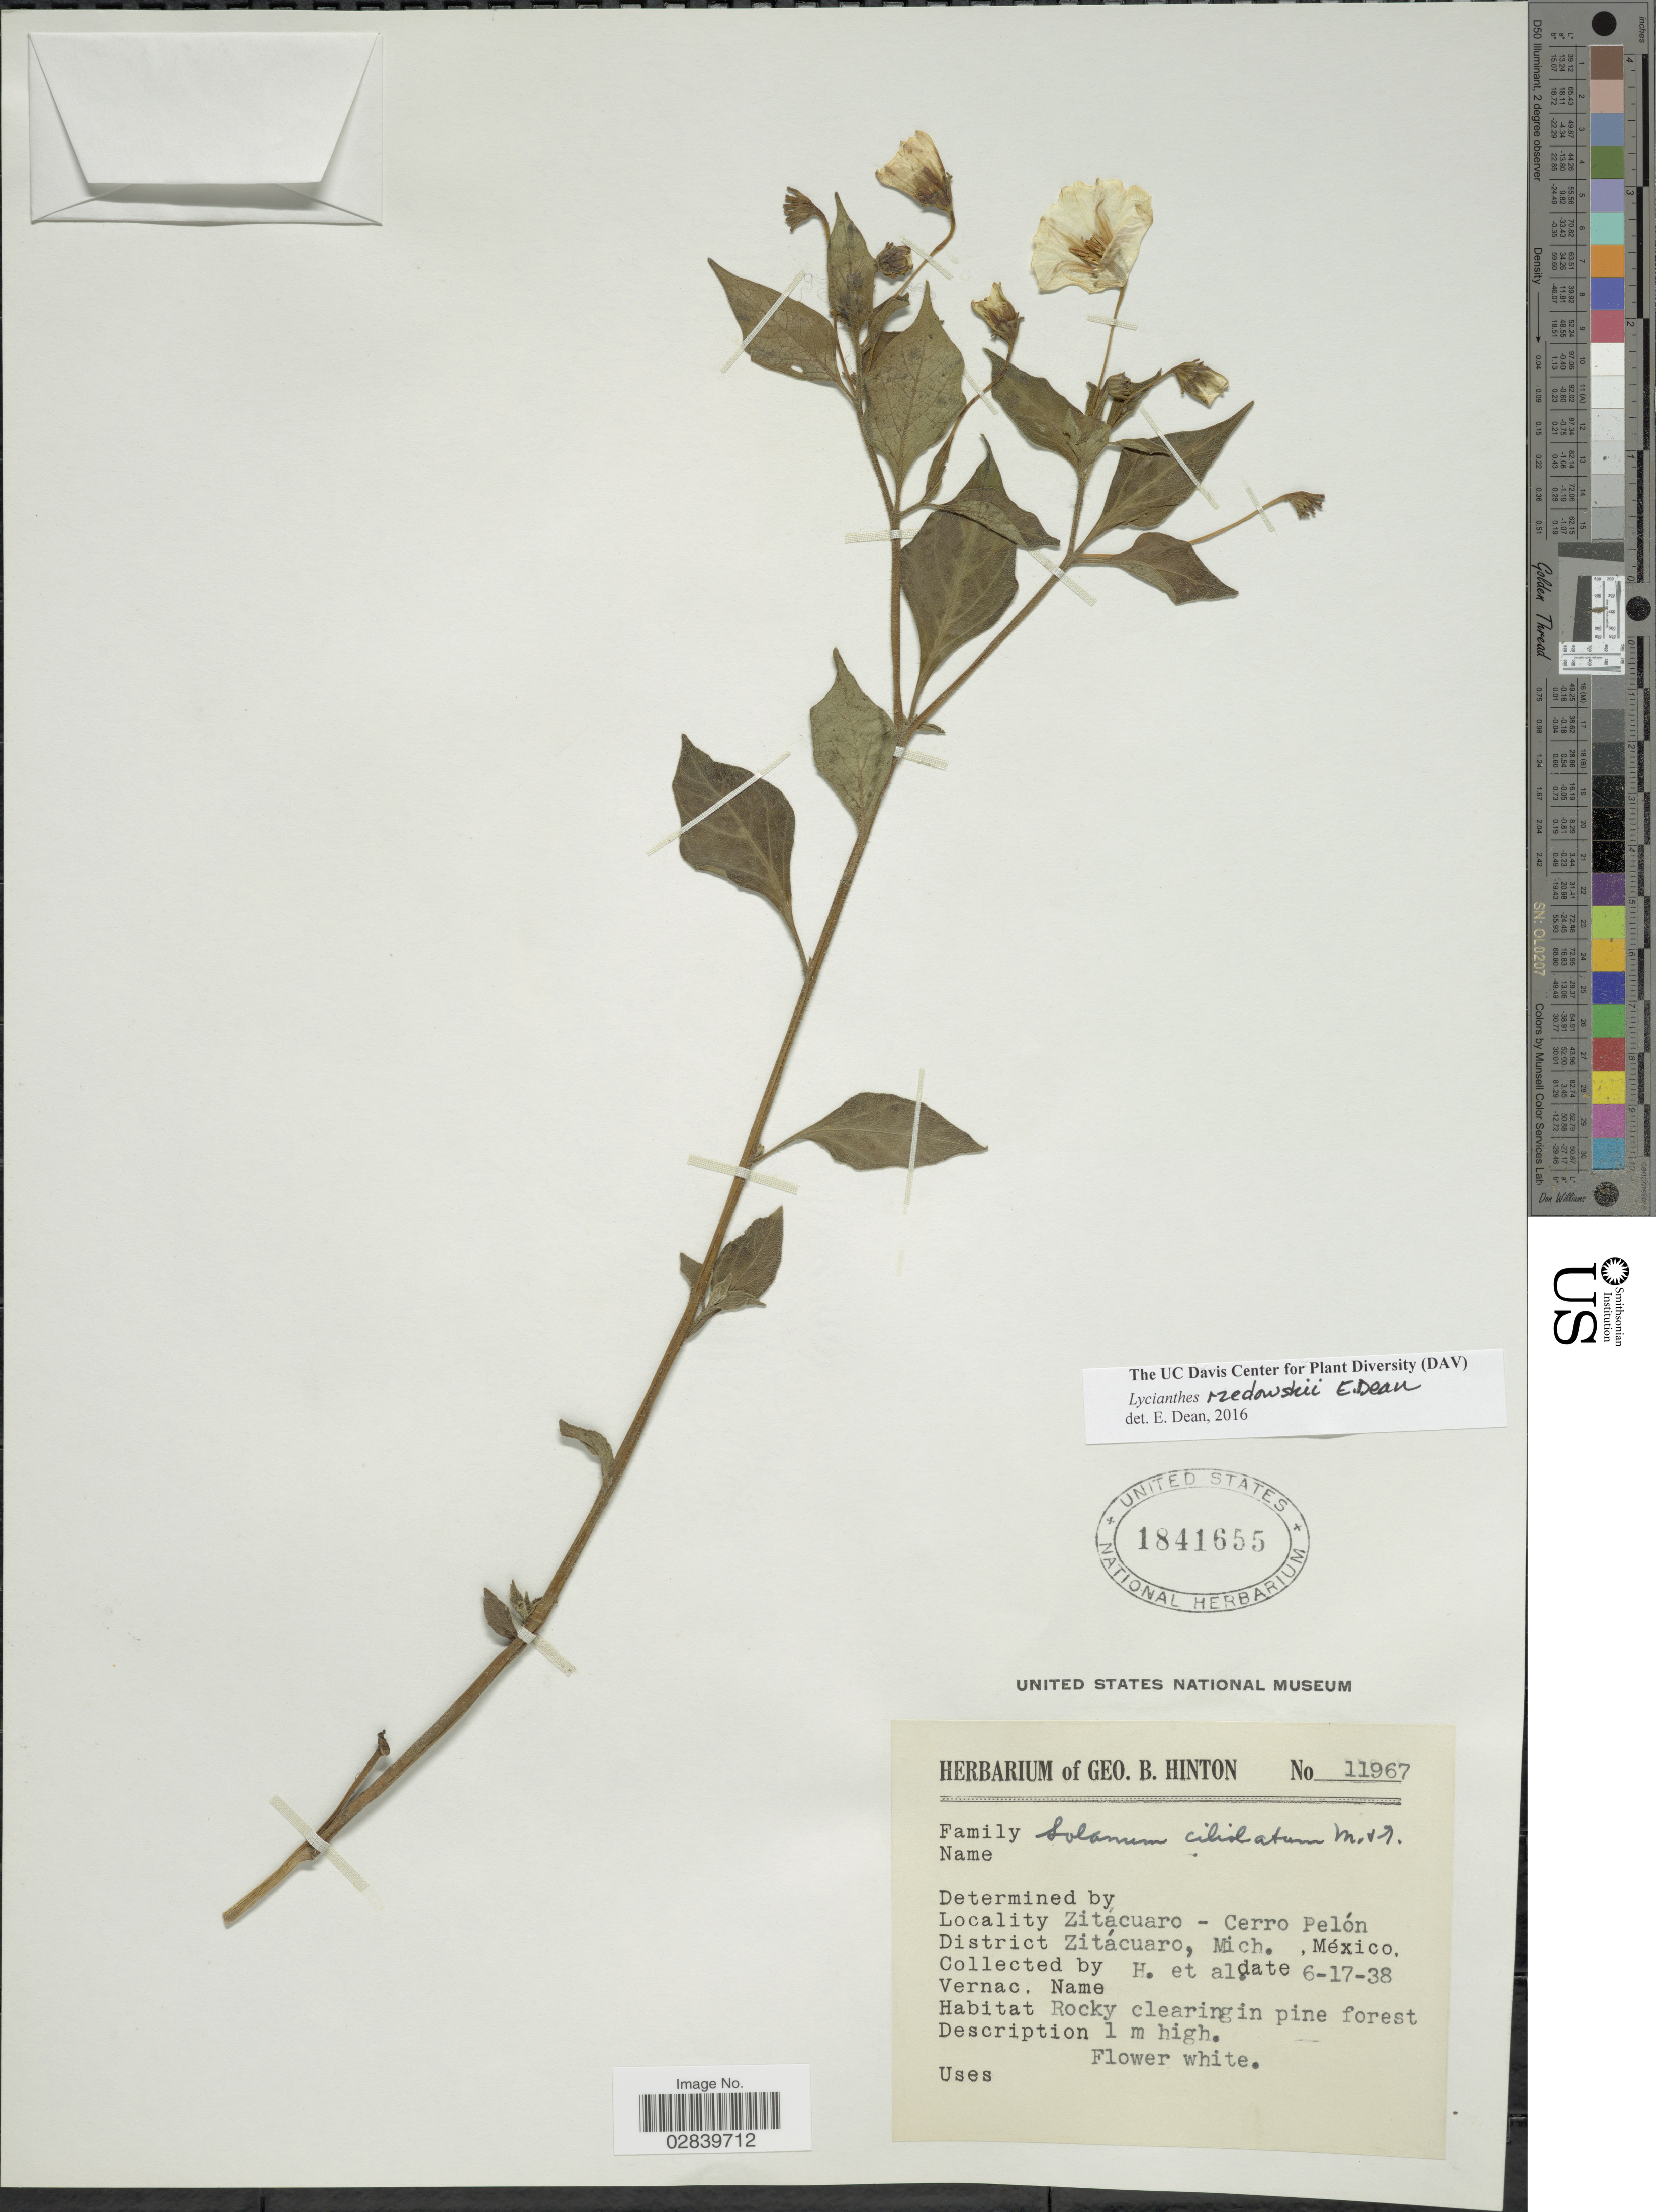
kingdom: Plantae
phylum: Tracheophyta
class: Magnoliopsida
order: Solanales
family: Solanaceae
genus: Lycianthes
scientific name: Lycianthes rzedowskii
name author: E. Dean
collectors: G. B. Hinton & et al.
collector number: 11967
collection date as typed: Transcribed d/m/y: 17/6/38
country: Mexico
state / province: Michoacán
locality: Zitacuaro - Cerro Pelón. District Zitácuaro.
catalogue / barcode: US 1841655